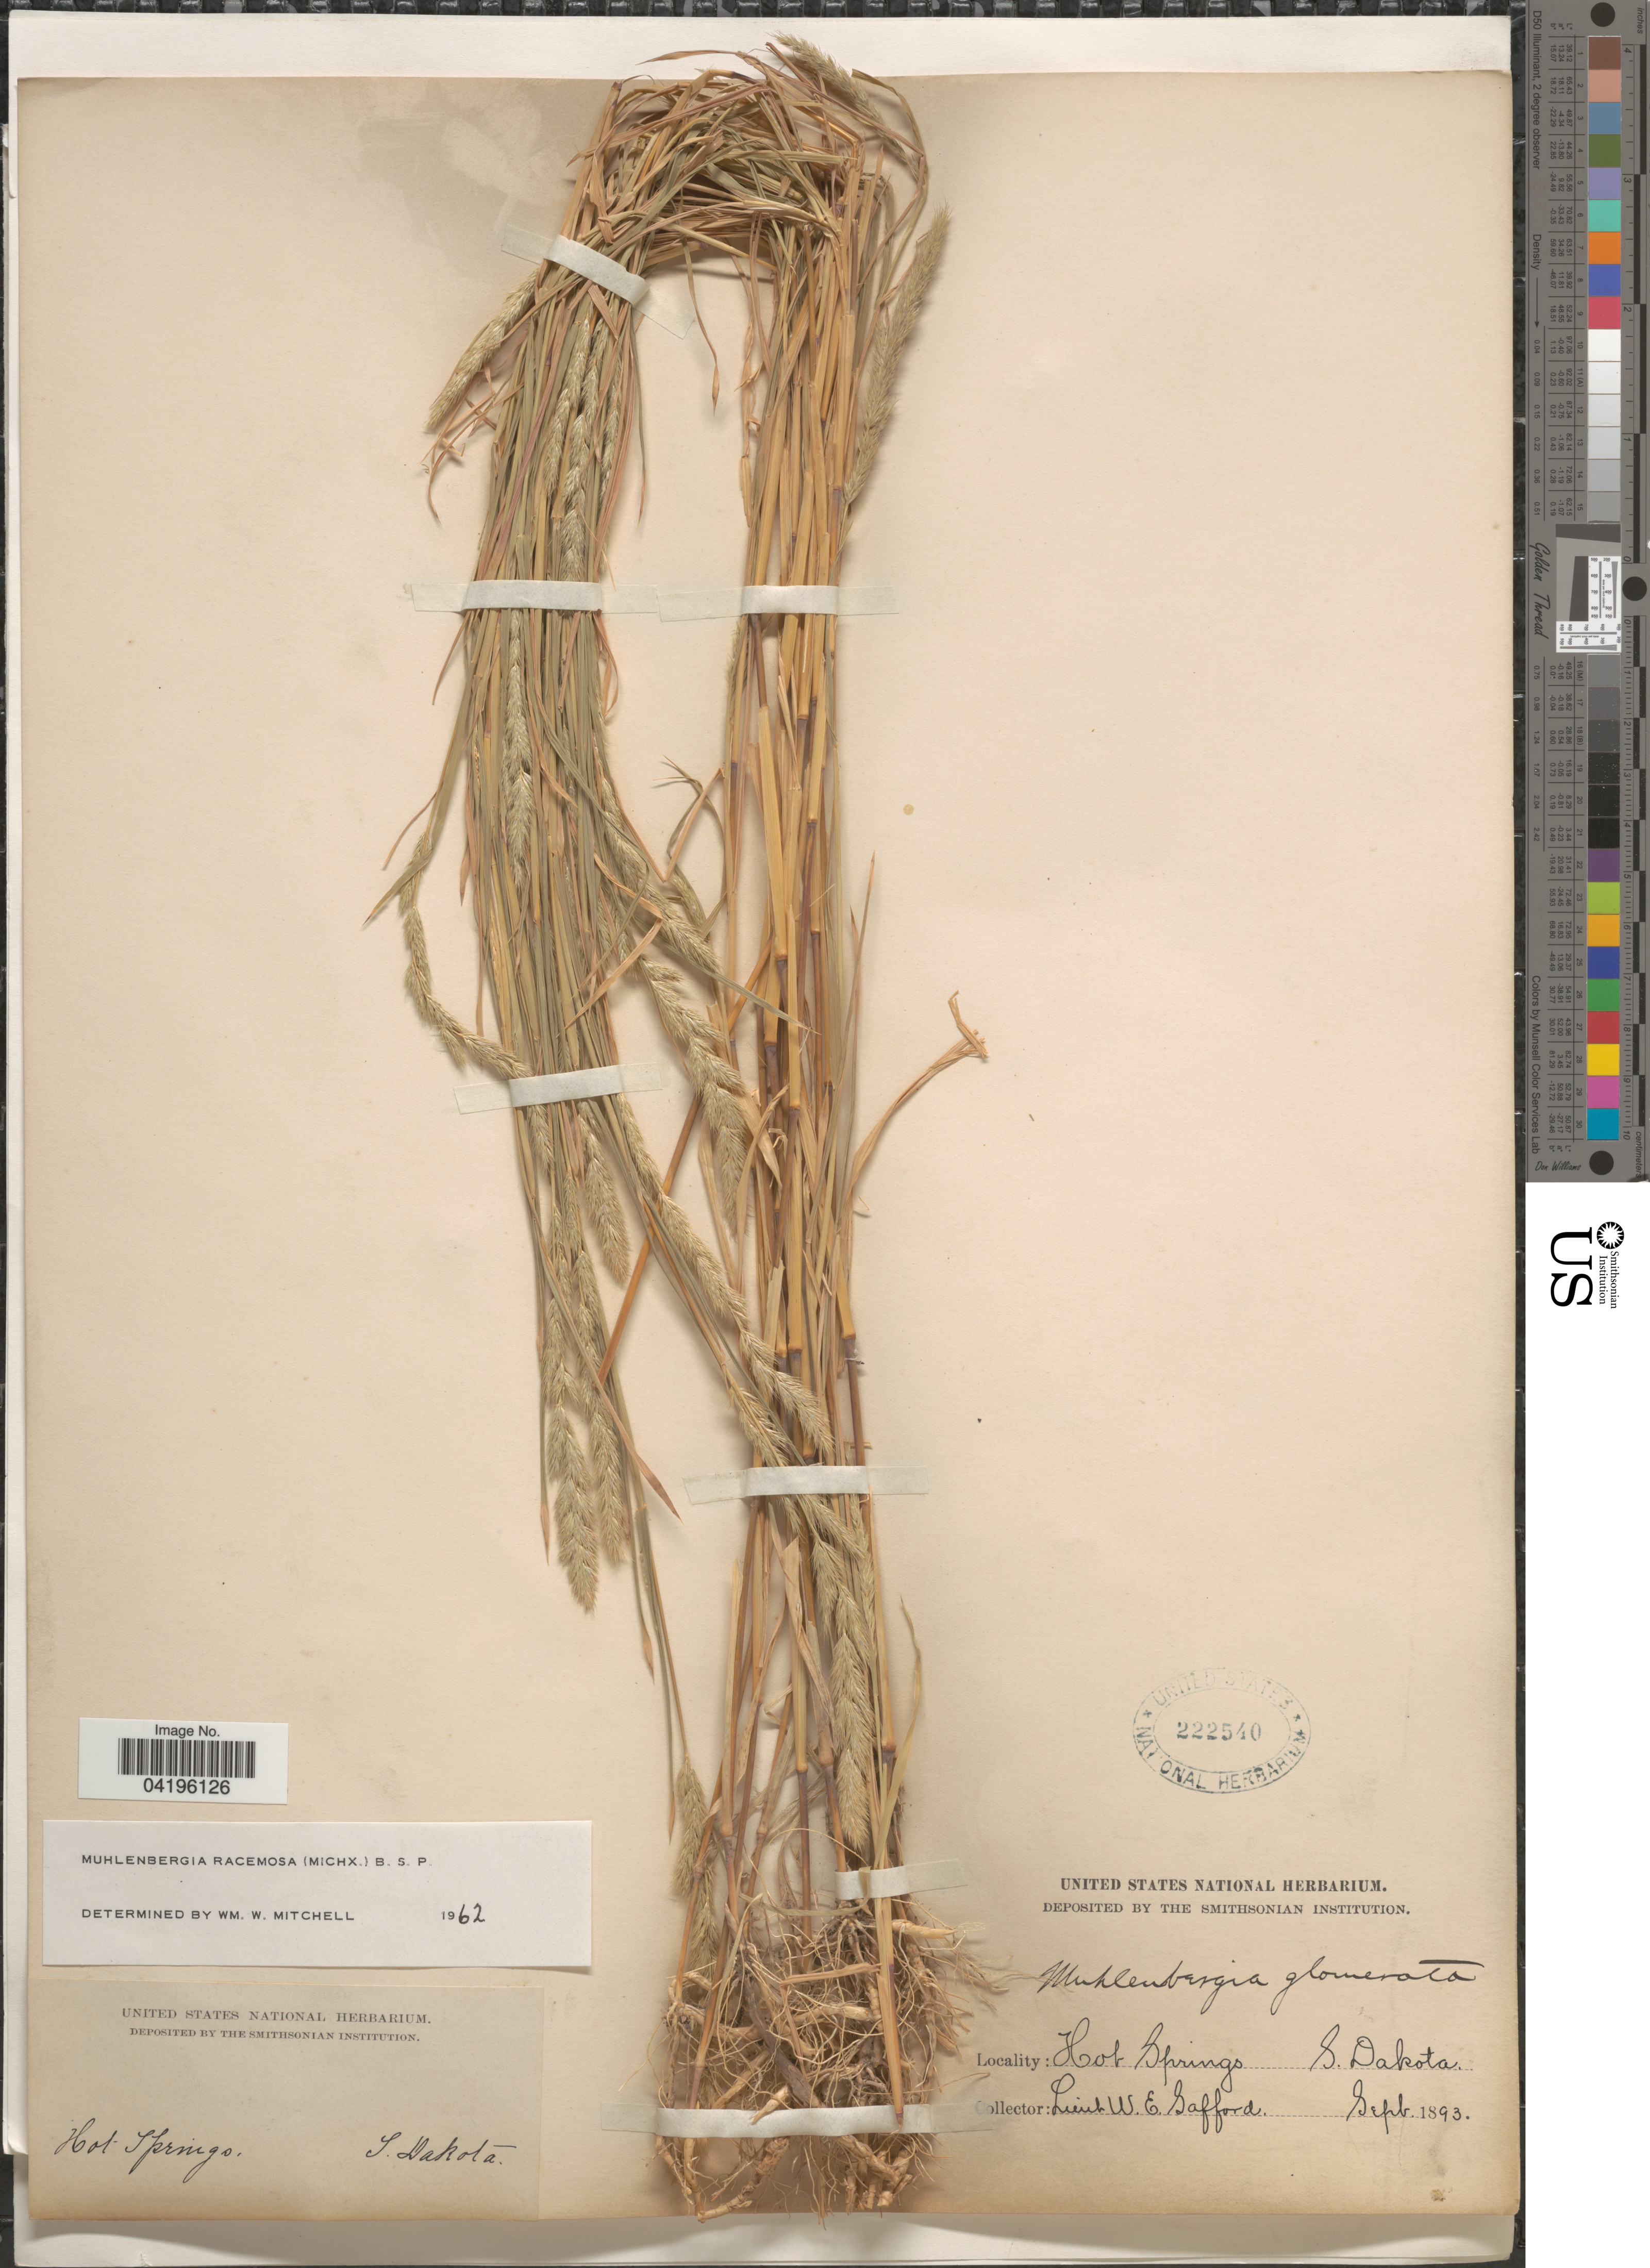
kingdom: Plantae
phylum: Tracheophyta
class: Liliopsida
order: Poales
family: Poaceae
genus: Muhlenbergia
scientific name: Muhlenbergia racemosa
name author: (Michx.) Britton et al.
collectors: W. E. Safford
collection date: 1893-09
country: United States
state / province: South Dakota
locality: Hot Springs.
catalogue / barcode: US 222540